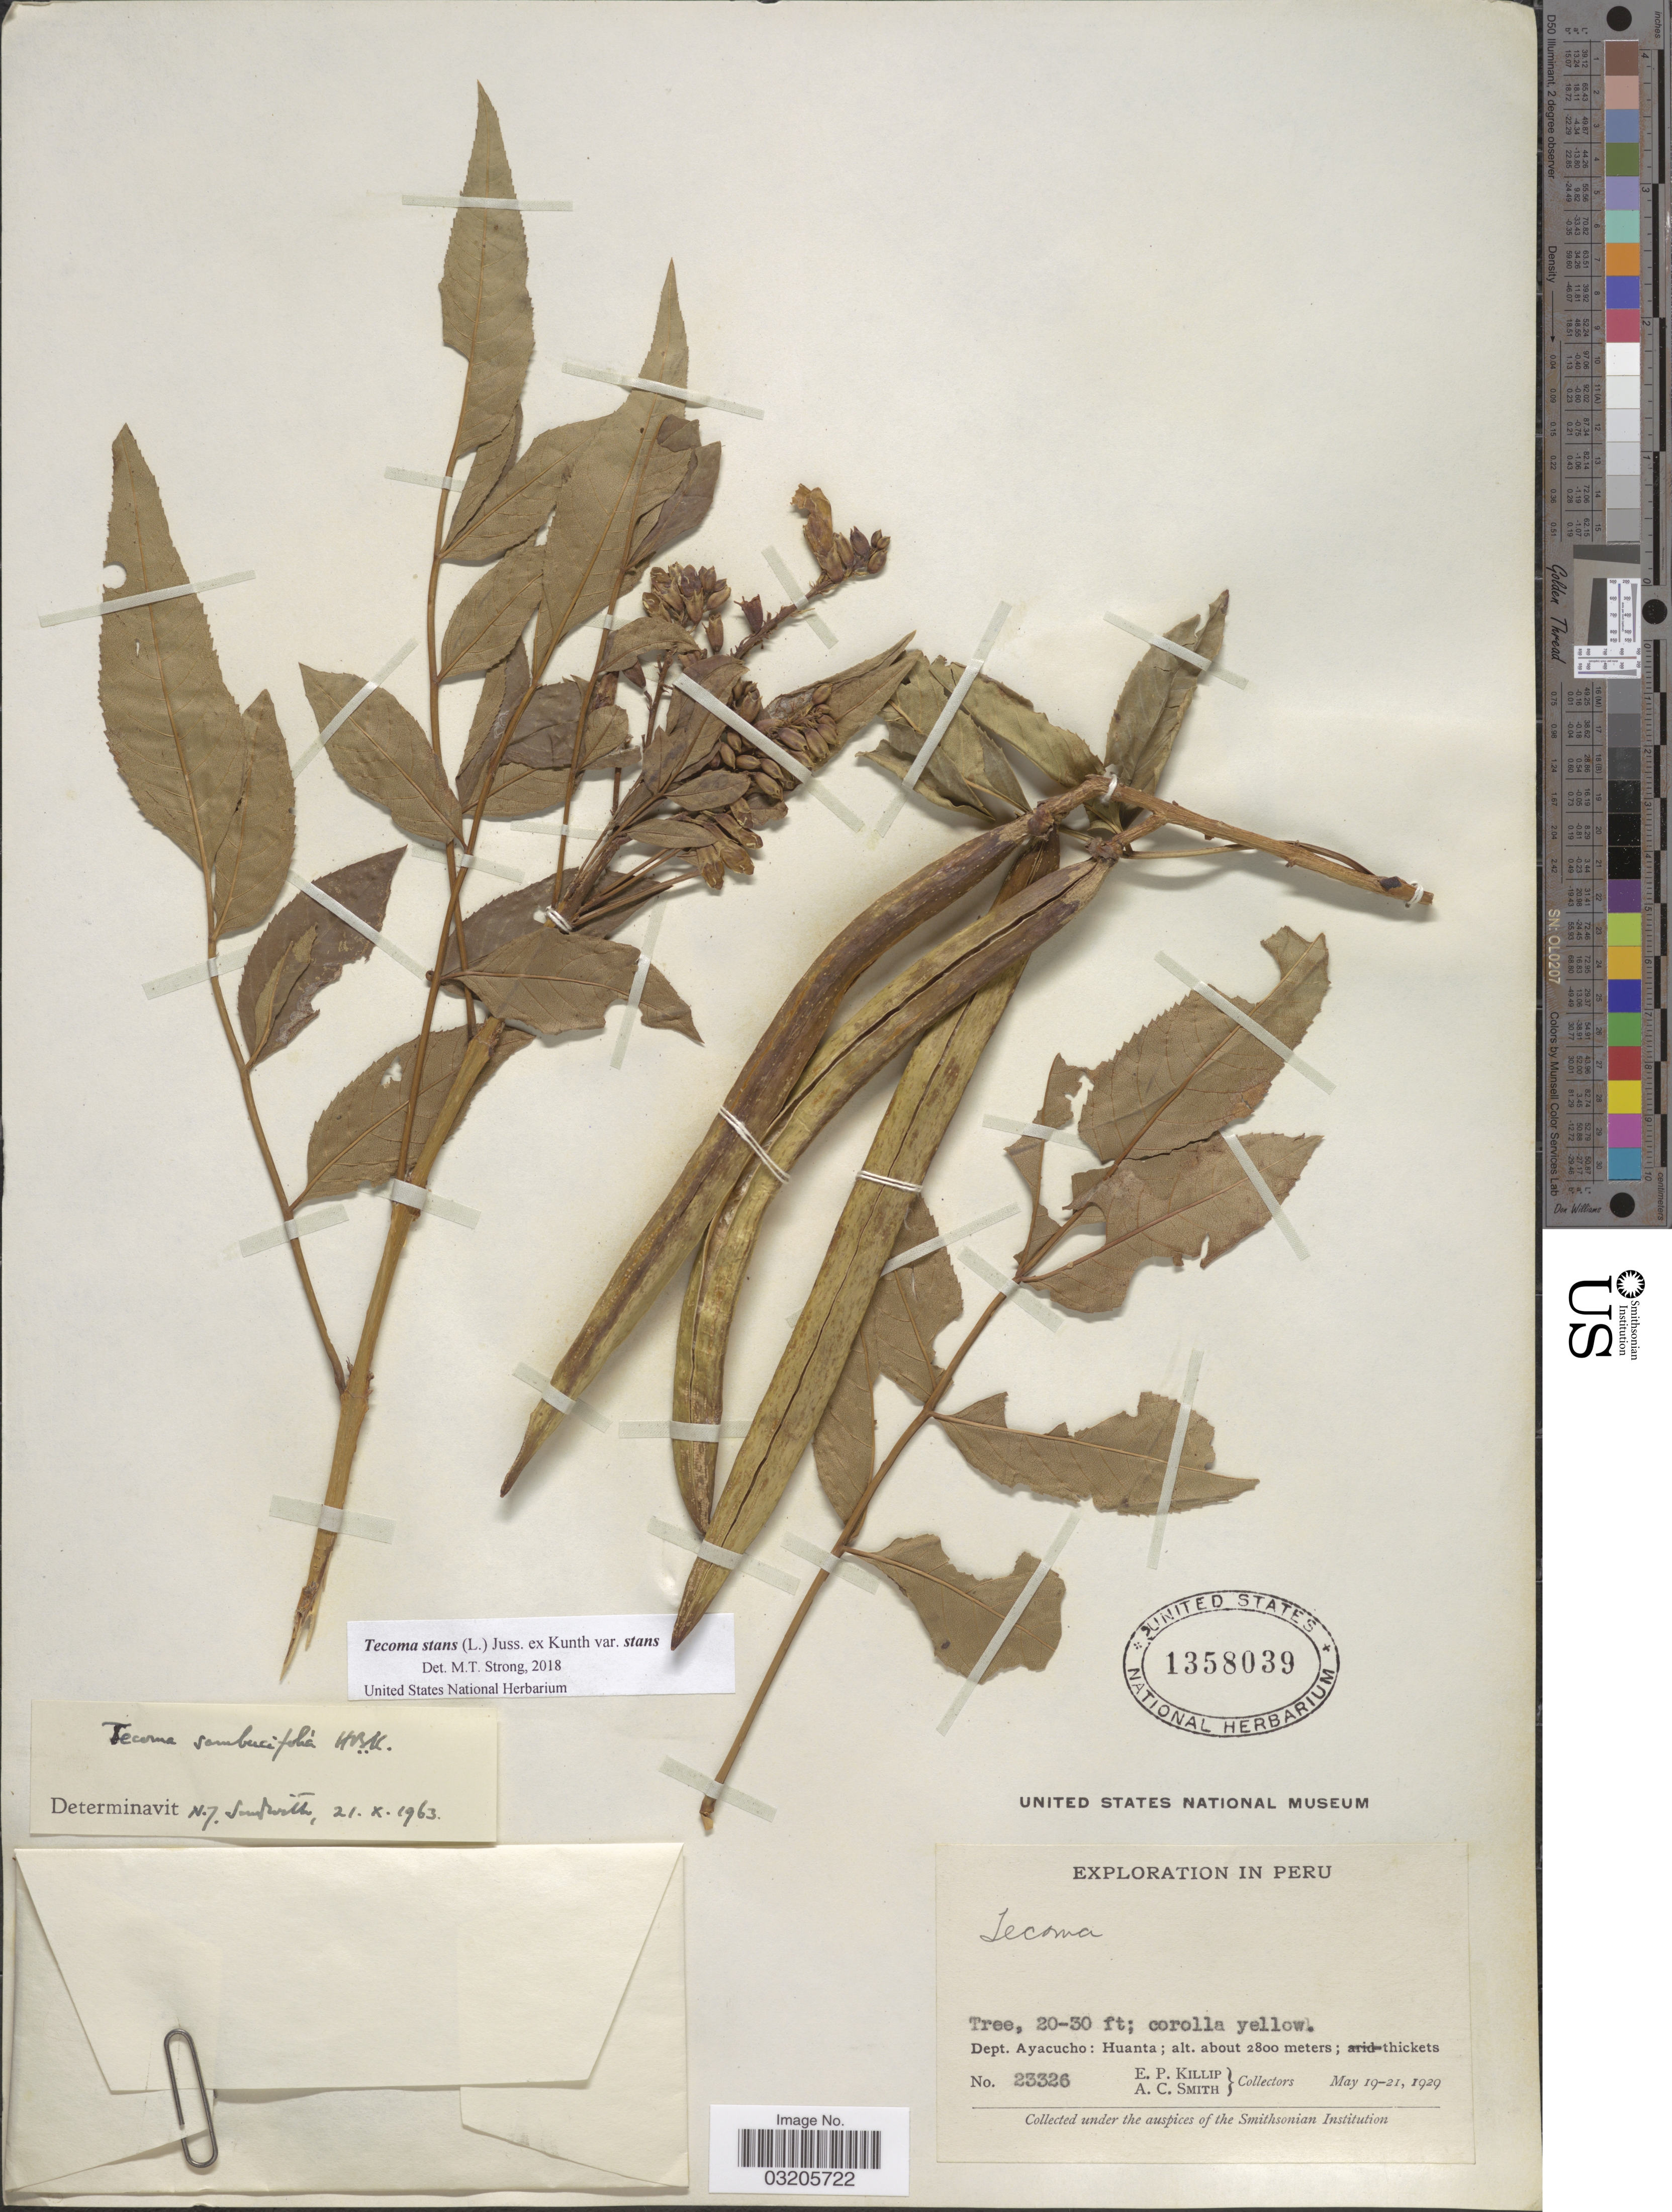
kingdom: Plantae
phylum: Tracheophyta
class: Magnoliopsida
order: Lamiales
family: Bignoniaceae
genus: Tecoma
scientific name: Tecoma stans var. stans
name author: (L.) Juss. ex Kunth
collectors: E. P. Killip & A. C. Smith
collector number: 23326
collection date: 1929-05-19/1929-05-21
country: Peru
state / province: Ayacucho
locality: Dept. Ayacucho: Huanta.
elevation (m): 2800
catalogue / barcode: US 1358039